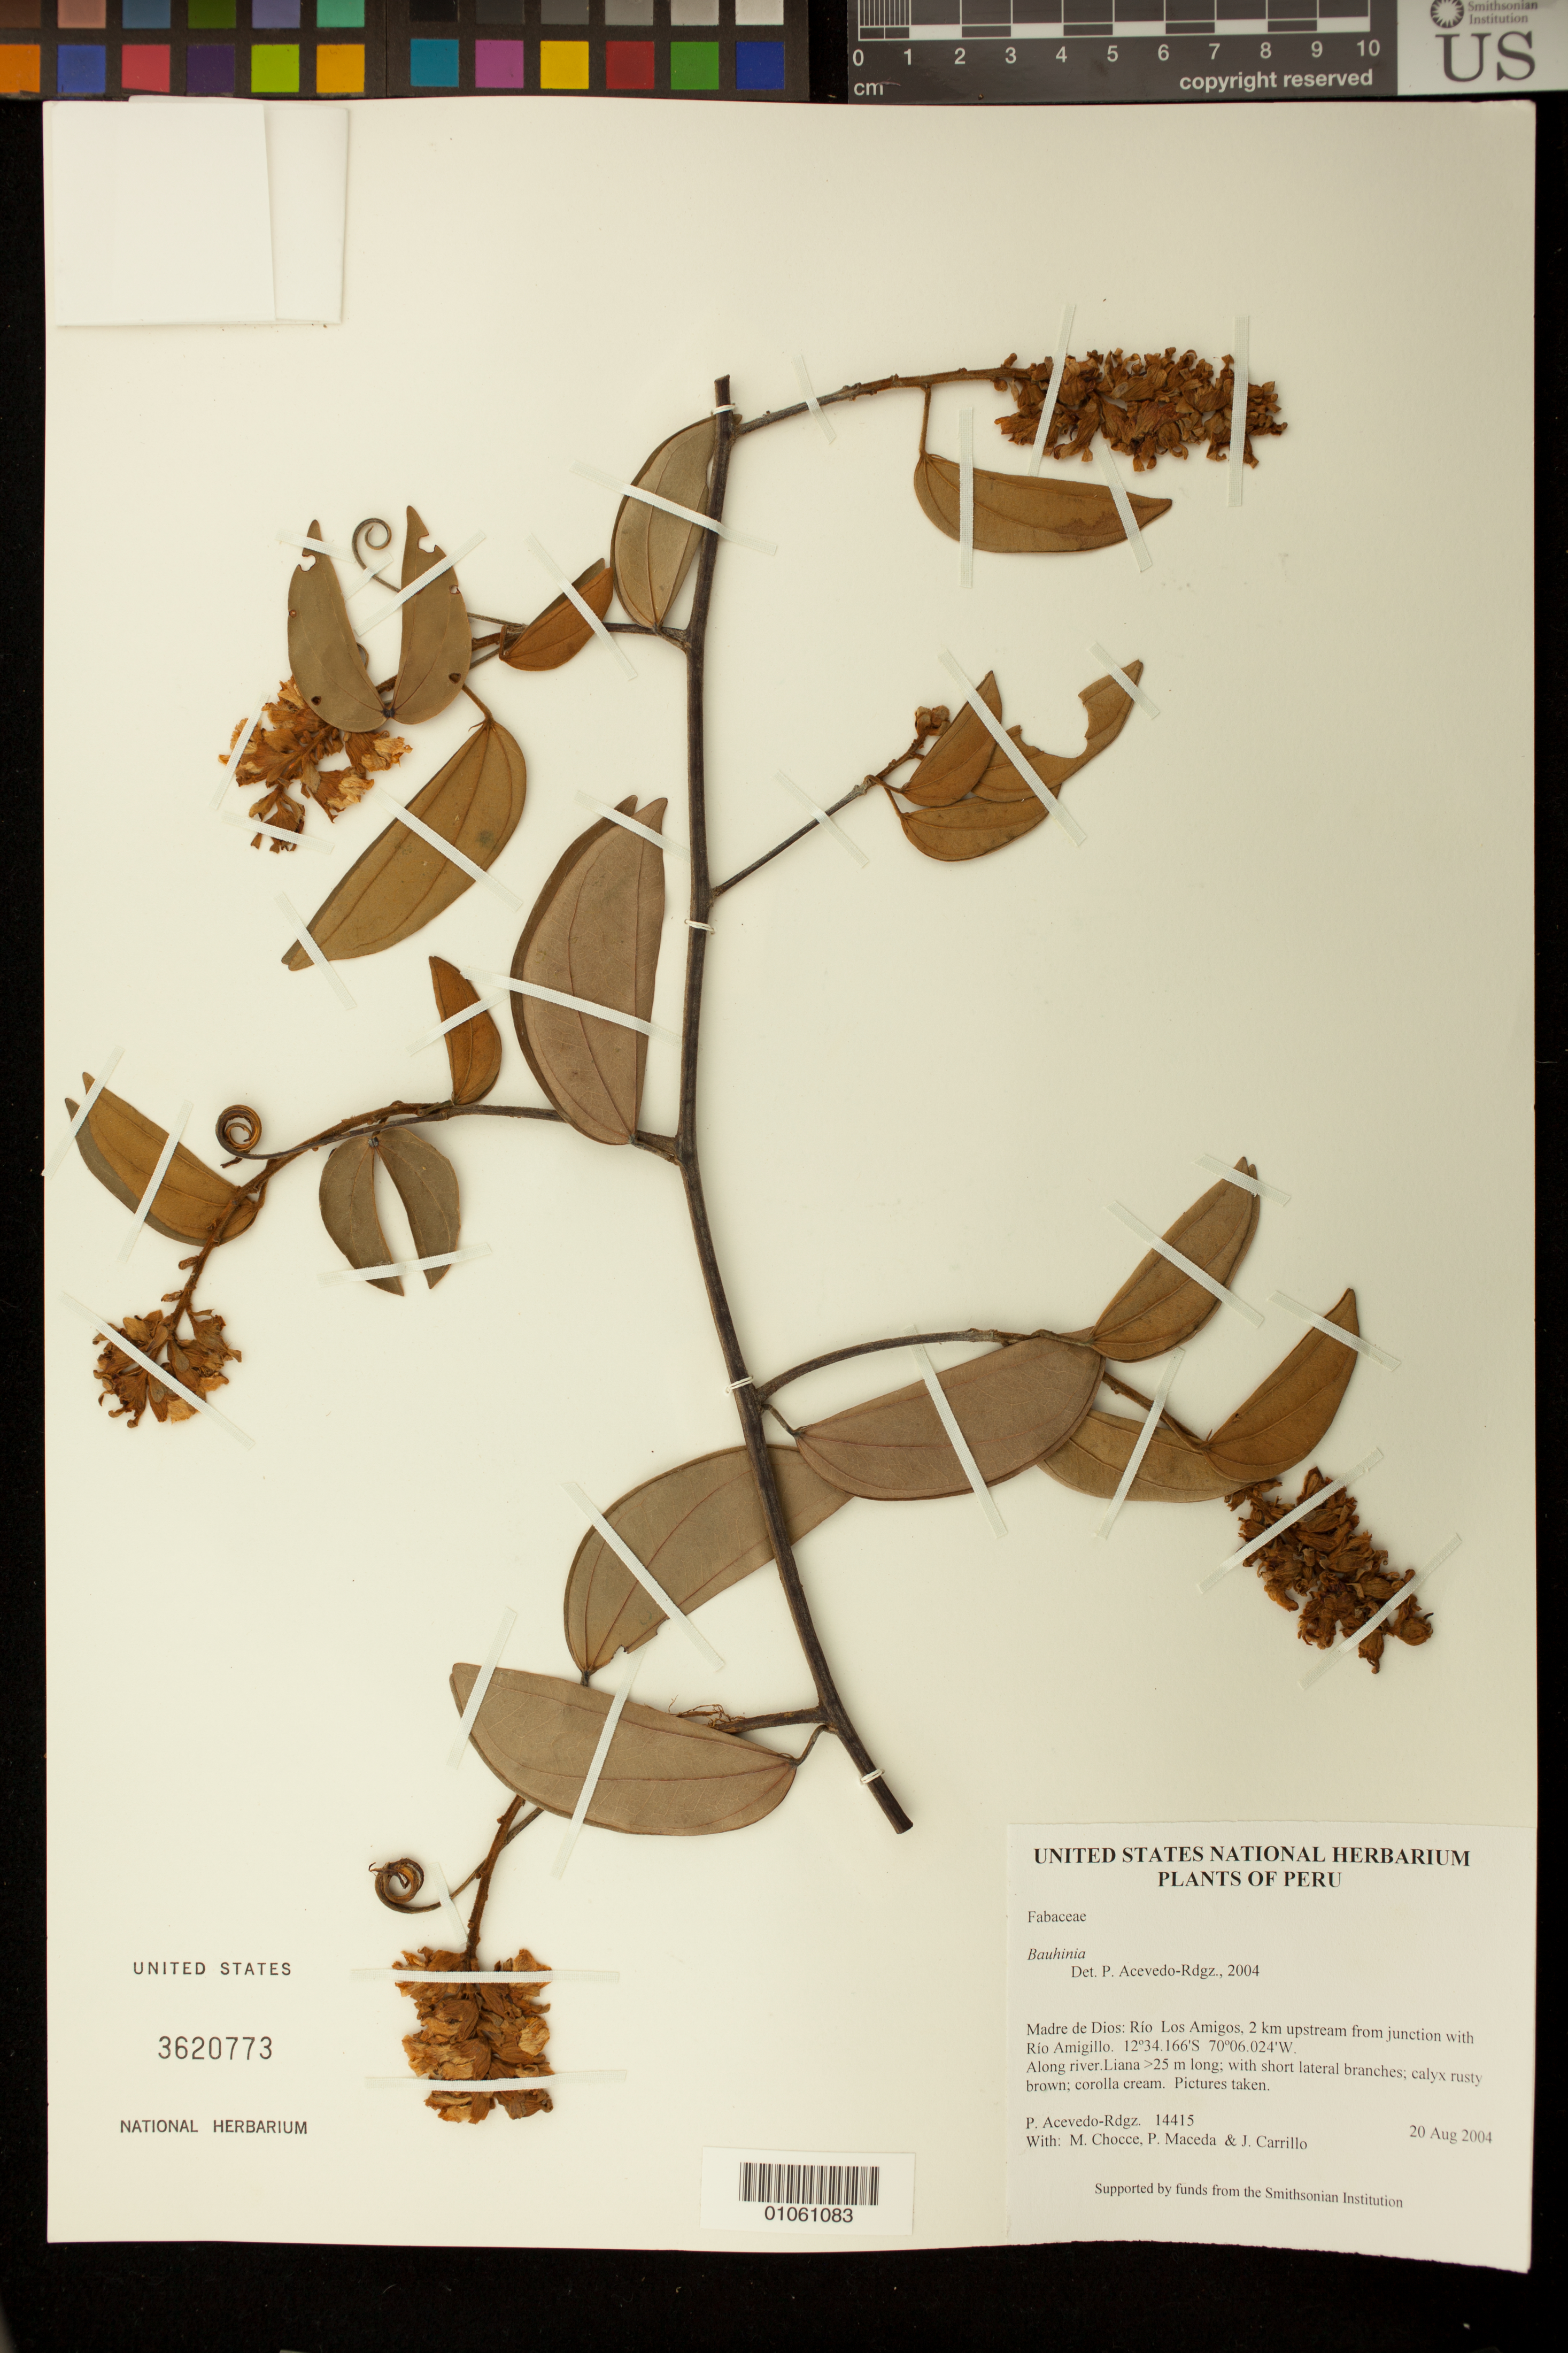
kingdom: Plantae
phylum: Tracheophyta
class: Magnoliopsida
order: Fabales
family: Fabaceae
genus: Schnella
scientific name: Schnella guianensis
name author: (Aubl.) Wunderlin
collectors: P. Acevedo-Rodr., M. Chocce, P. Maceda & J. Carrillo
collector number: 14415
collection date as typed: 20 Aug 2004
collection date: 2004-08-20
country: Peru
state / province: Madre de Dios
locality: Madre de Dios: Río Los Amigos, 2 km upstream from junction with Río Amigillo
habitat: Along river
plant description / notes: NY, MO, K, P, B, F, US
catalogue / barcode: US 3620773